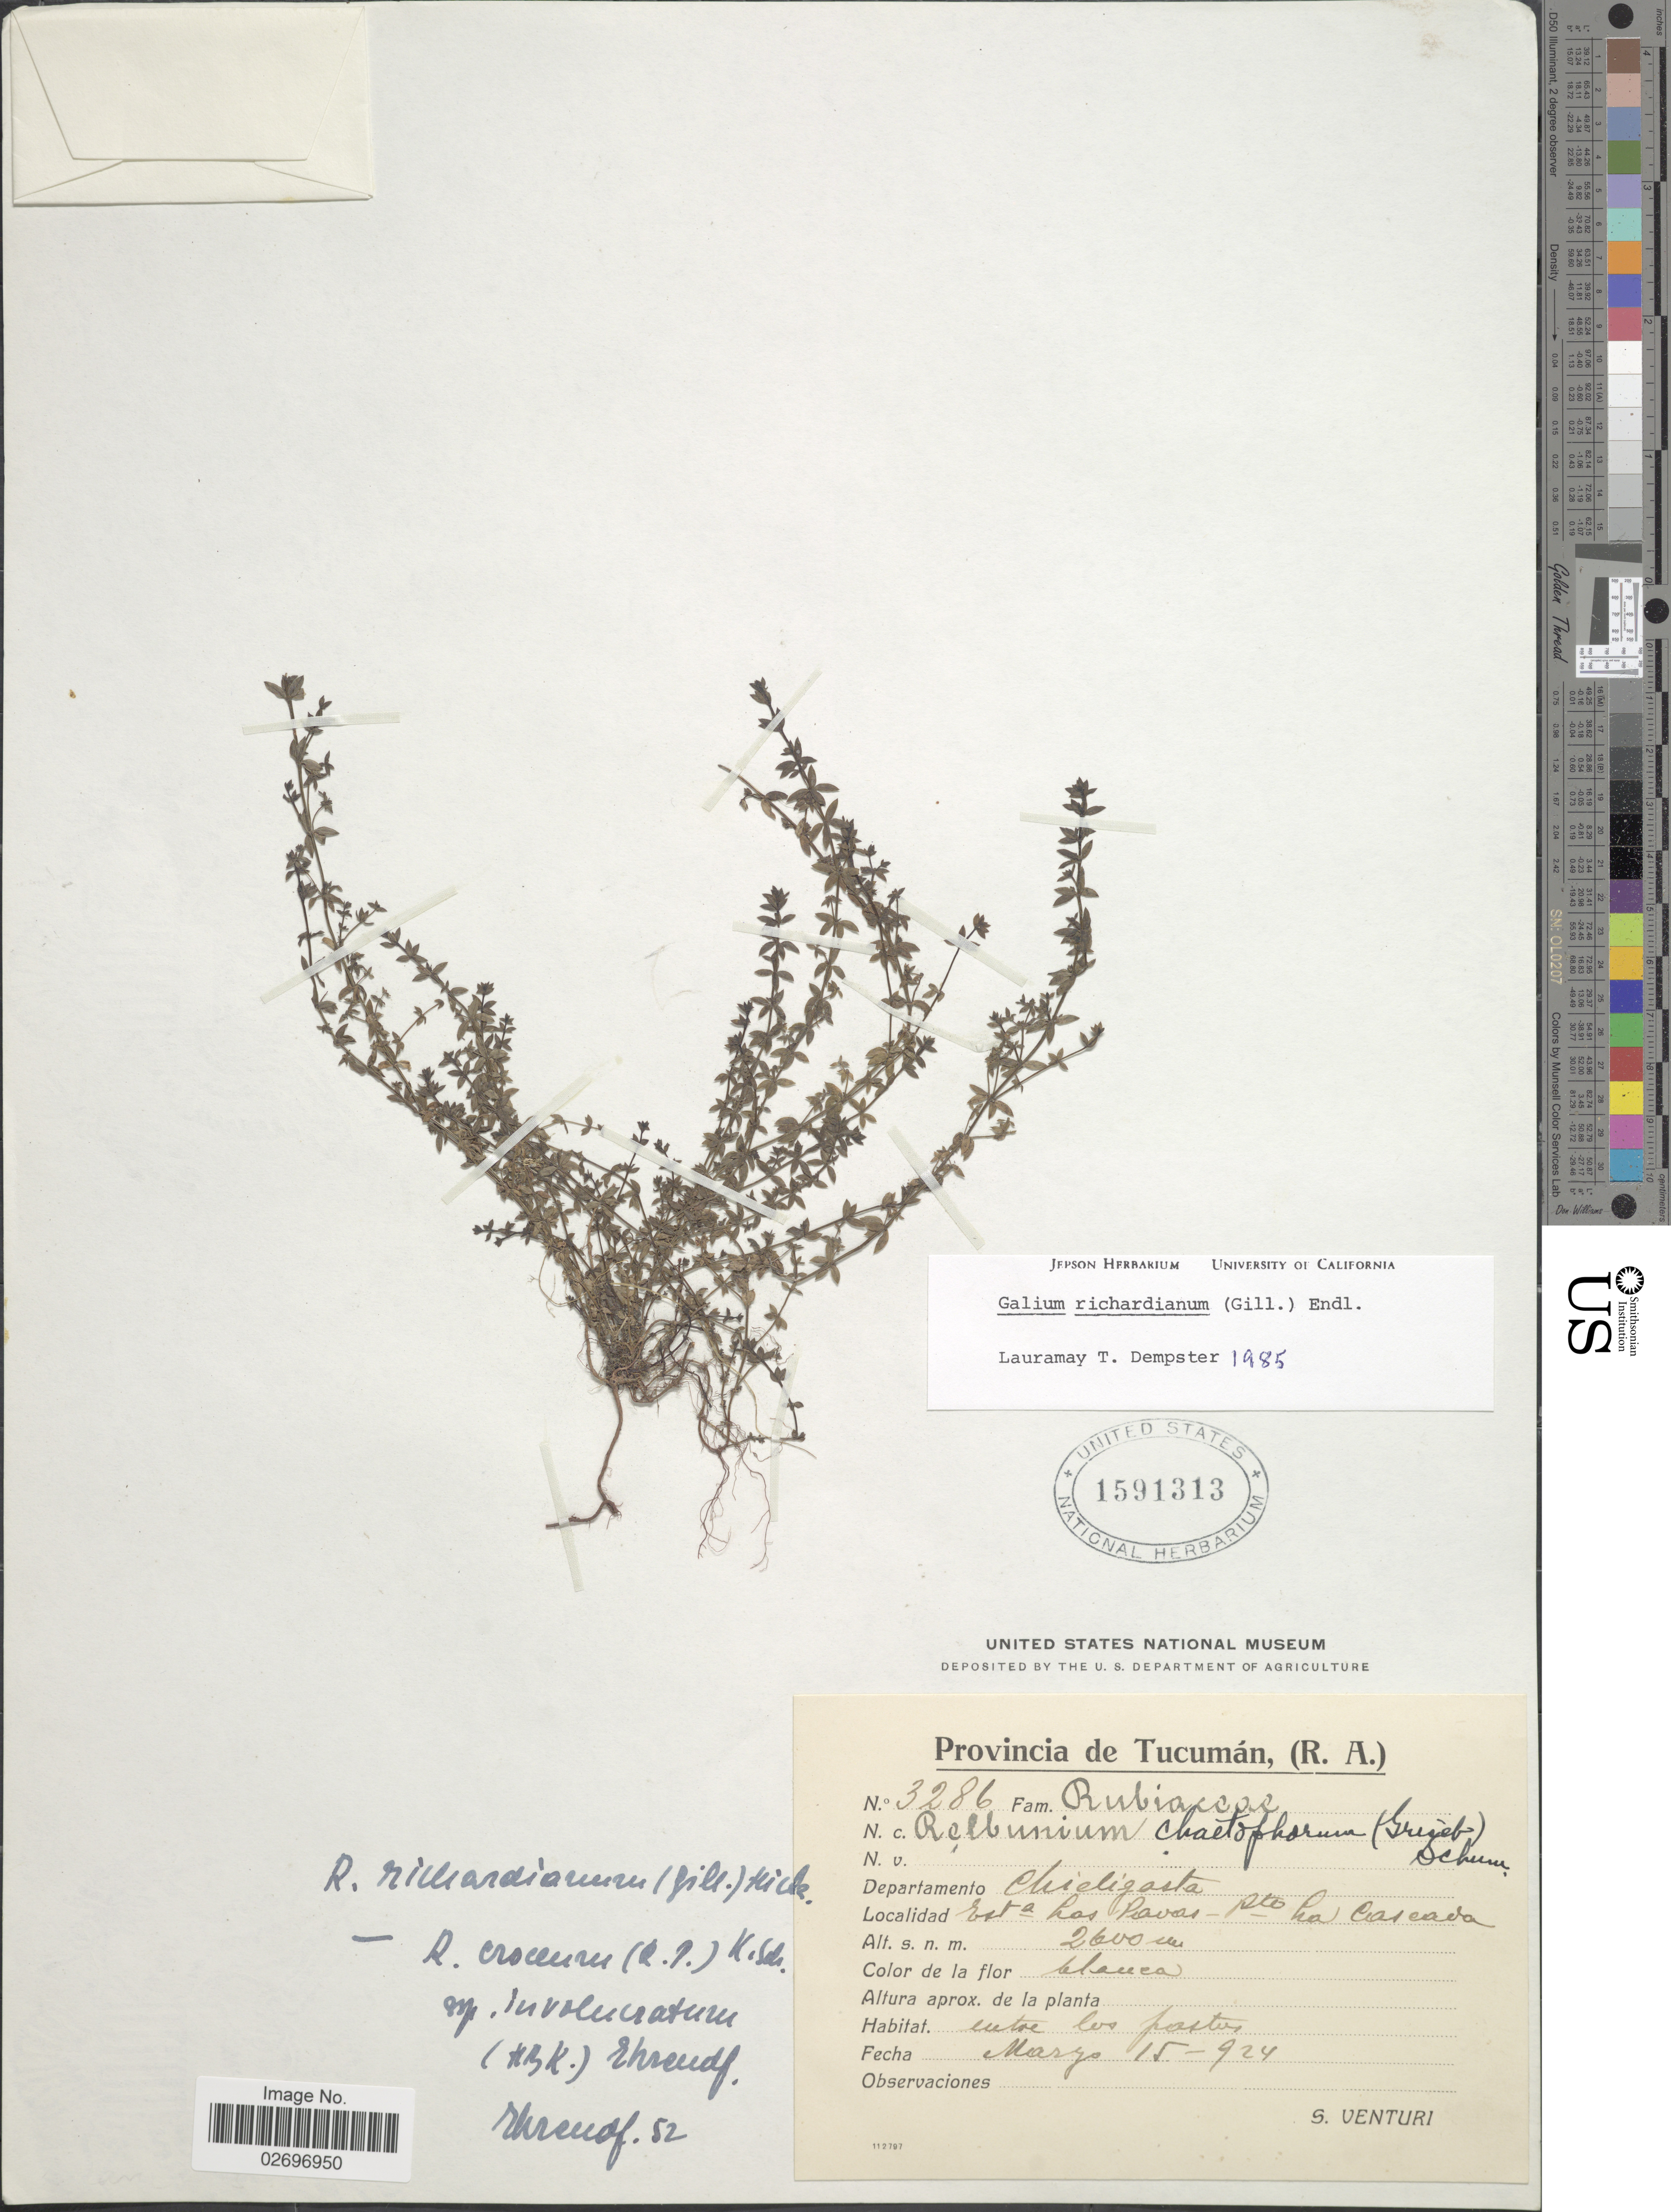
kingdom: Plantae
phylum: Tracheophyta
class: Magnoliopsida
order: Gentianales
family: Rubiaceae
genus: Galium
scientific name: Galium richardianum subsp. richardianum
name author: (Gillies ex Hook. & Arn.) Endl. ex Walp.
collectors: S. Venturi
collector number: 3286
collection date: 1924-03-15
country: Argentina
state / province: Tucuman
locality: Provincia de Tucuman, (R.A.), Departamento Chicligasta, Esta. Las Pavas, Dto. La Cascada, entre los pastos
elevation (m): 2600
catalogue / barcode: US 1591313